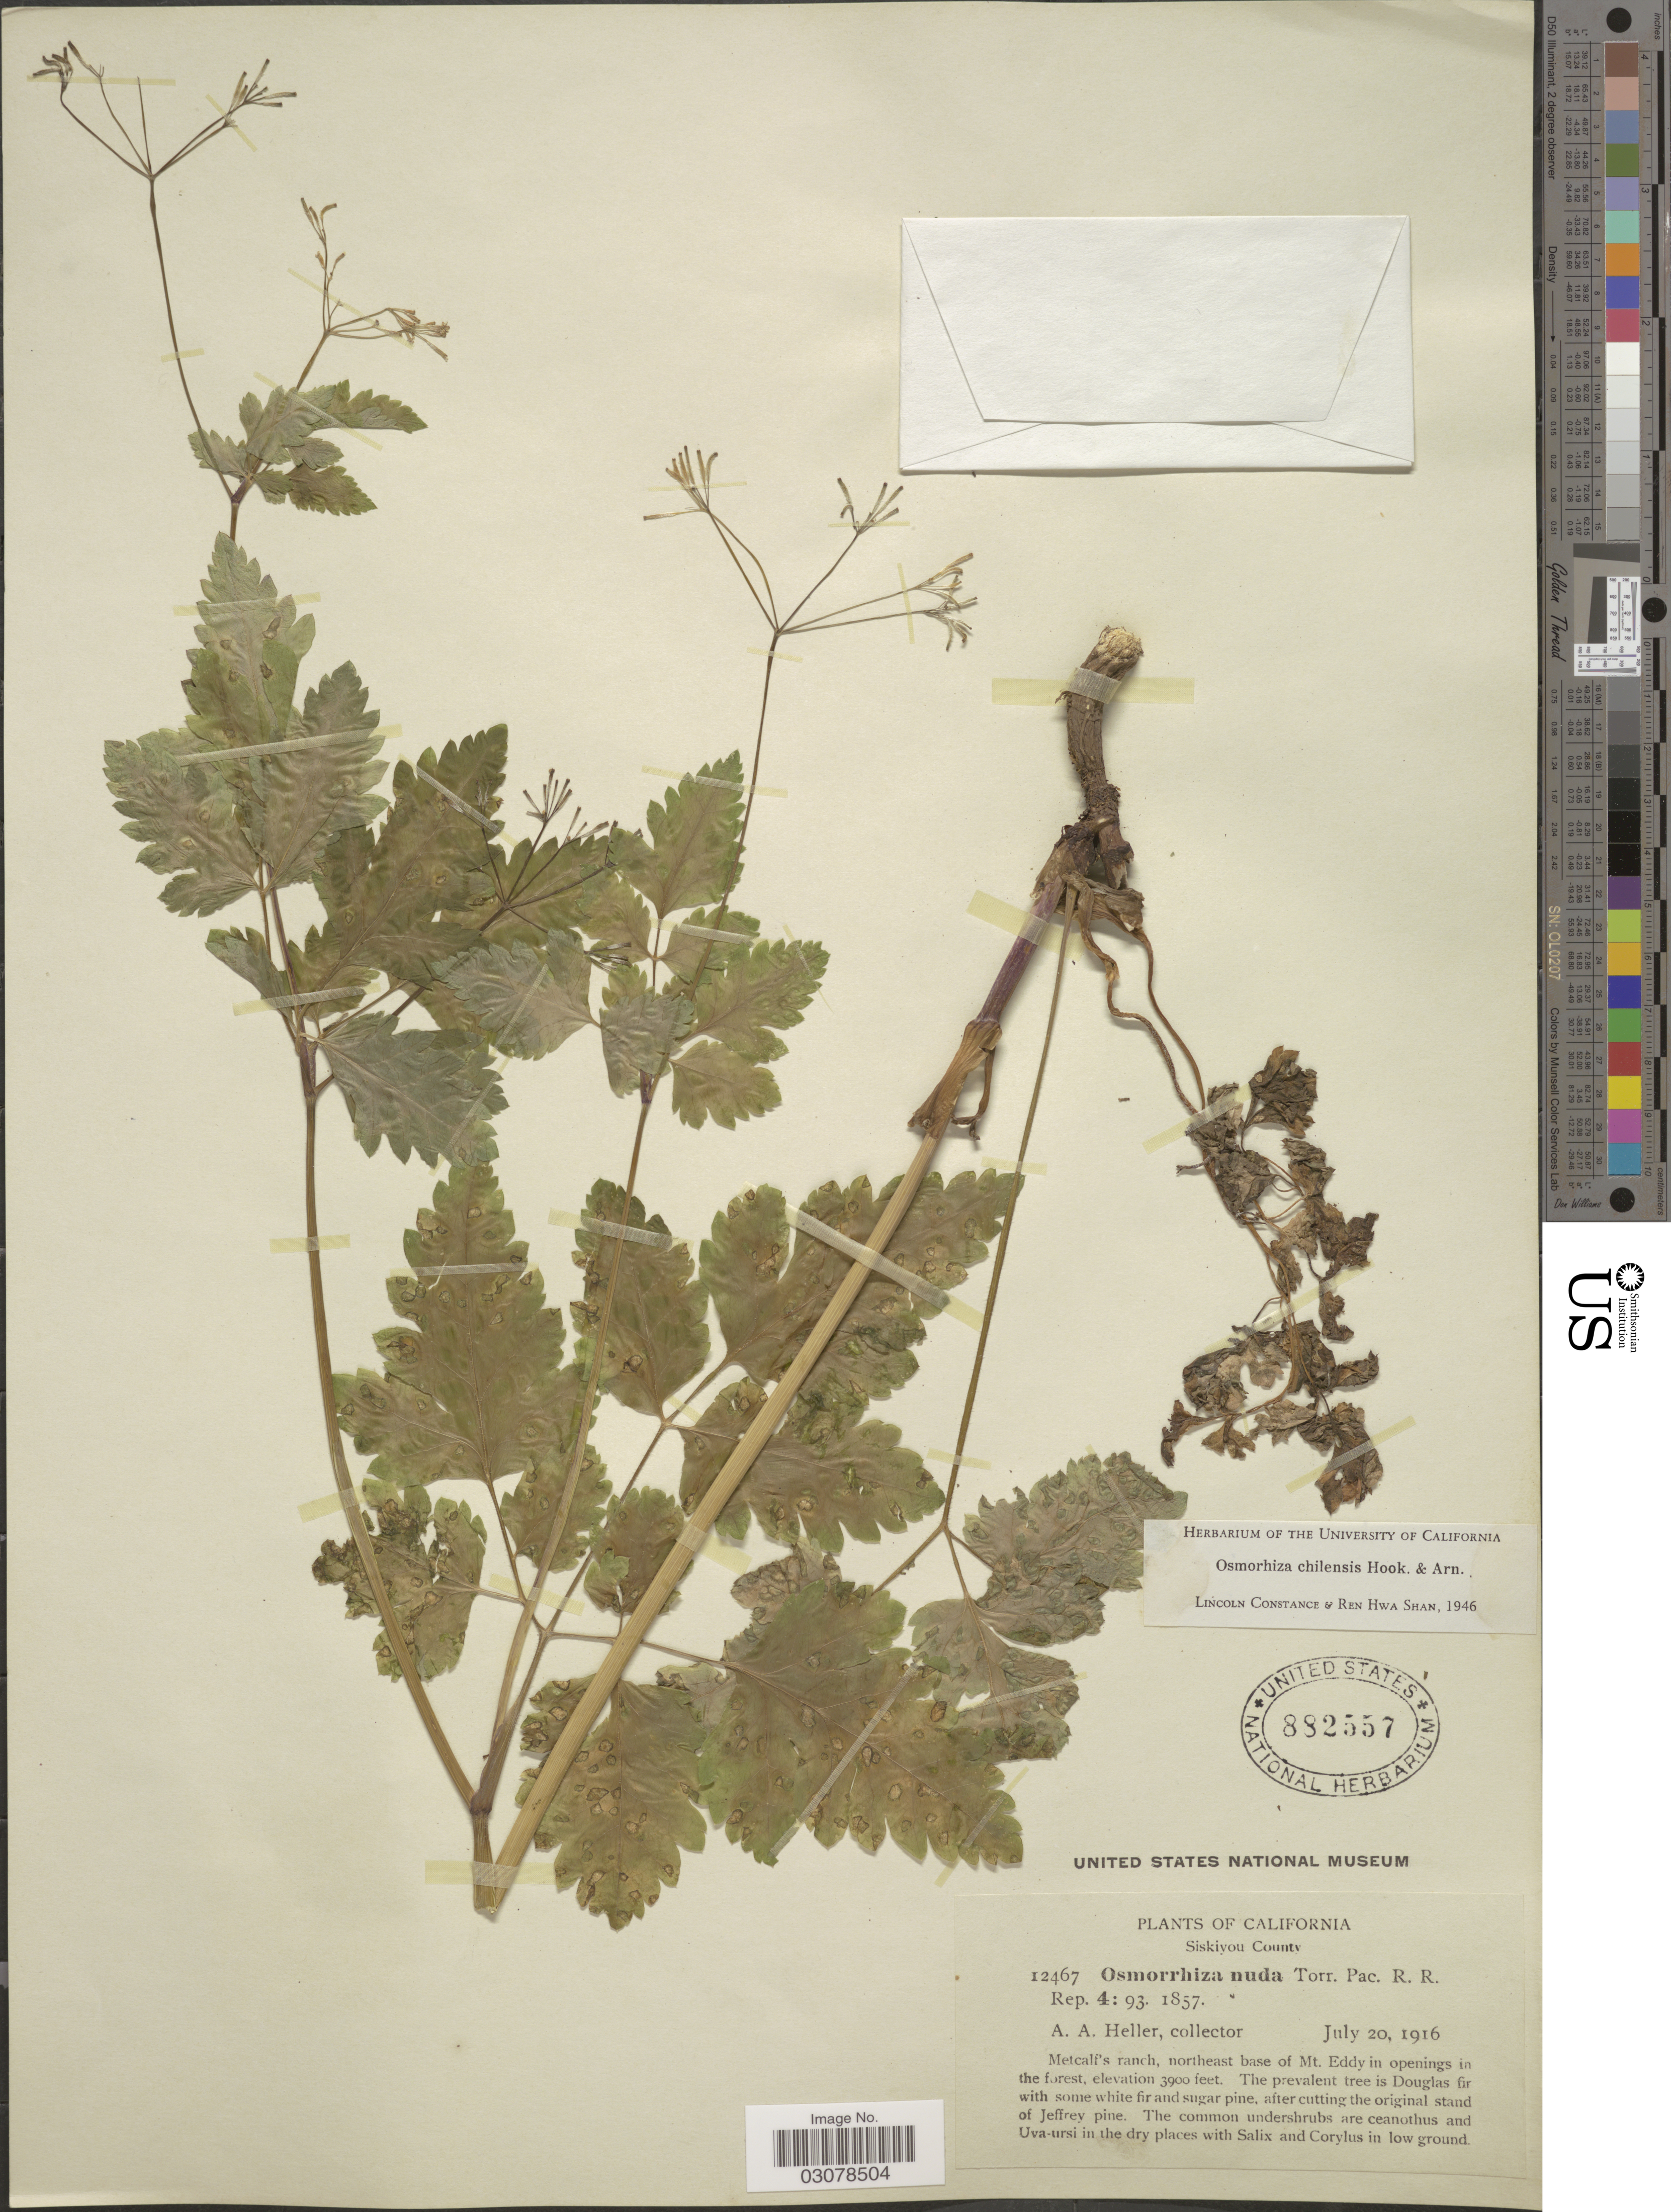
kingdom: Plantae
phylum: Tracheophyta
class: Magnoliopsida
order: Apiales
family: Apiaceae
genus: Osmorhiza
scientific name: Osmorhiza chilensis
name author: Hook. & Arn.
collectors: A. A. Heller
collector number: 12467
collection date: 1916-07-20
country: United States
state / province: California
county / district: Siskiyou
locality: Siskiyou County. Metcalf's ranch, northeast base of Mt. Eddy in openings in the forest.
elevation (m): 1189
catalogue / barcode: US 882557